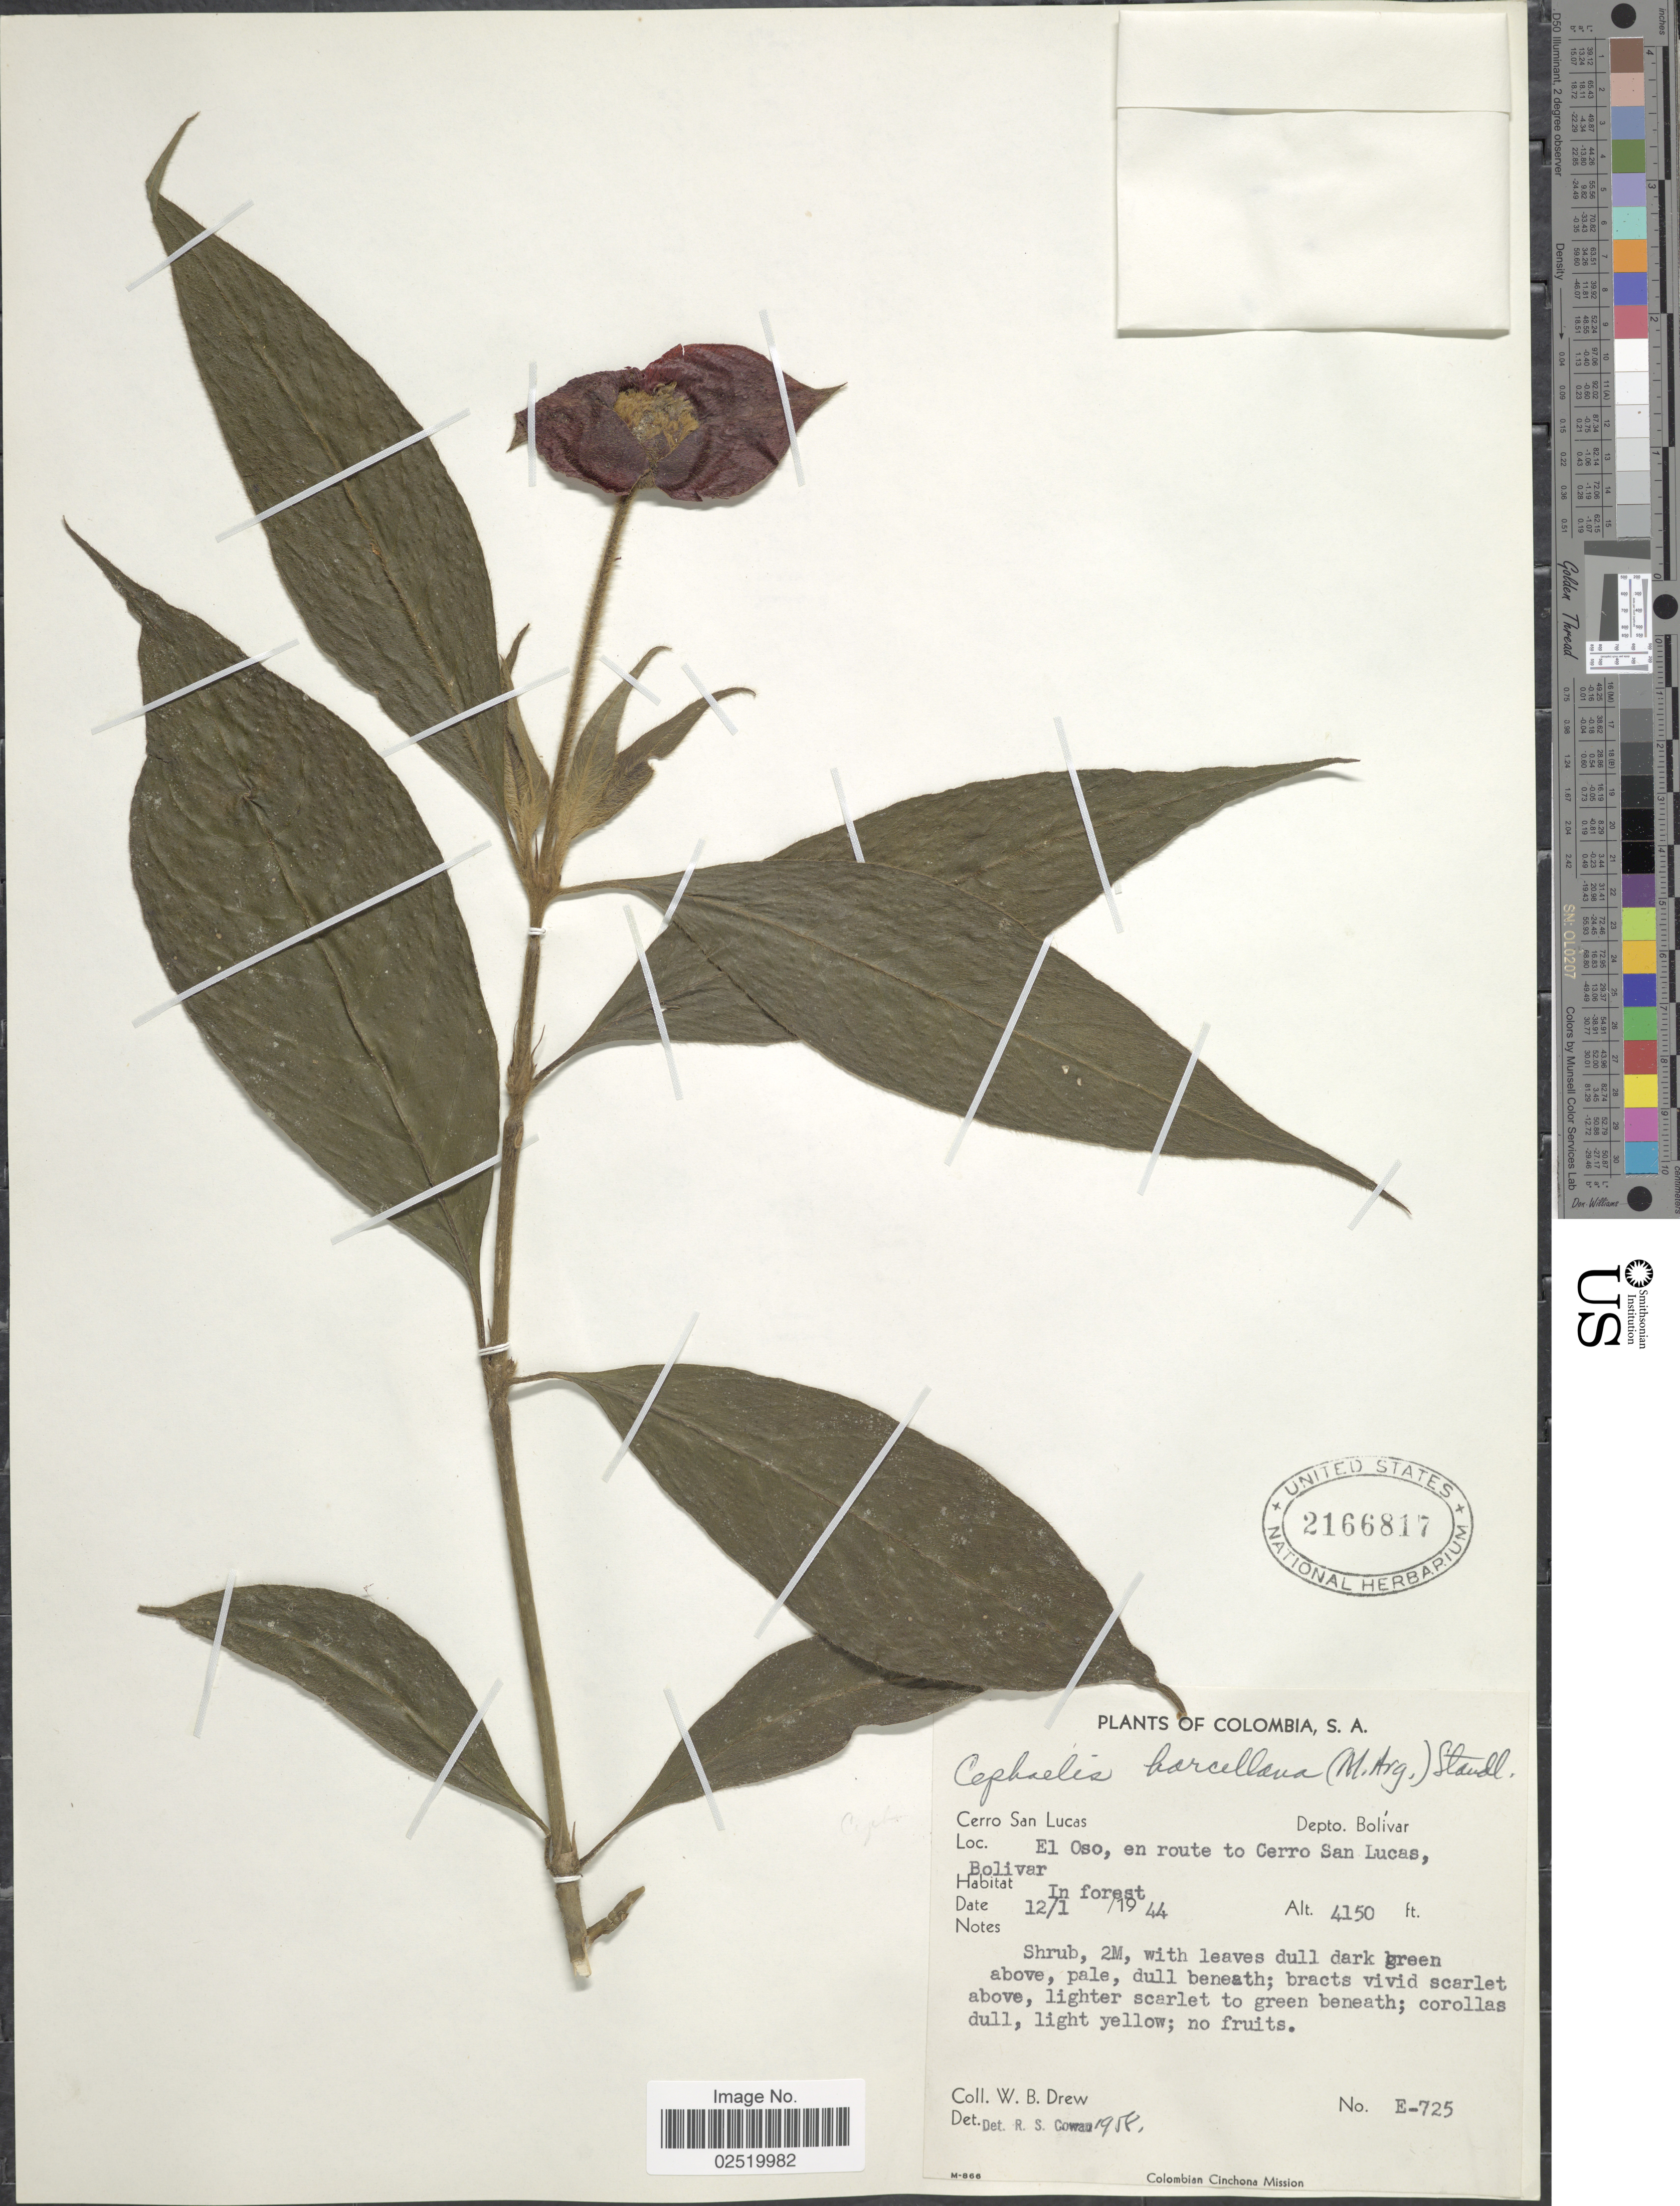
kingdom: Plantae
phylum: Tracheophyta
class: Magnoliopsida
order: Gentianales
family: Rubiaceae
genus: Psychotria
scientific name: Psychotria poeppigiana subsp. barcellana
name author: (Müll. Arg.) Steyerm.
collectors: W. B. Drew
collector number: E-725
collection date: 1944-01-12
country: Colombia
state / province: Bolívar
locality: Cerro San Lucas, El Oso, en route to Cerro San Lucas, Bolivar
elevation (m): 1265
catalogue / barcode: US 2166817